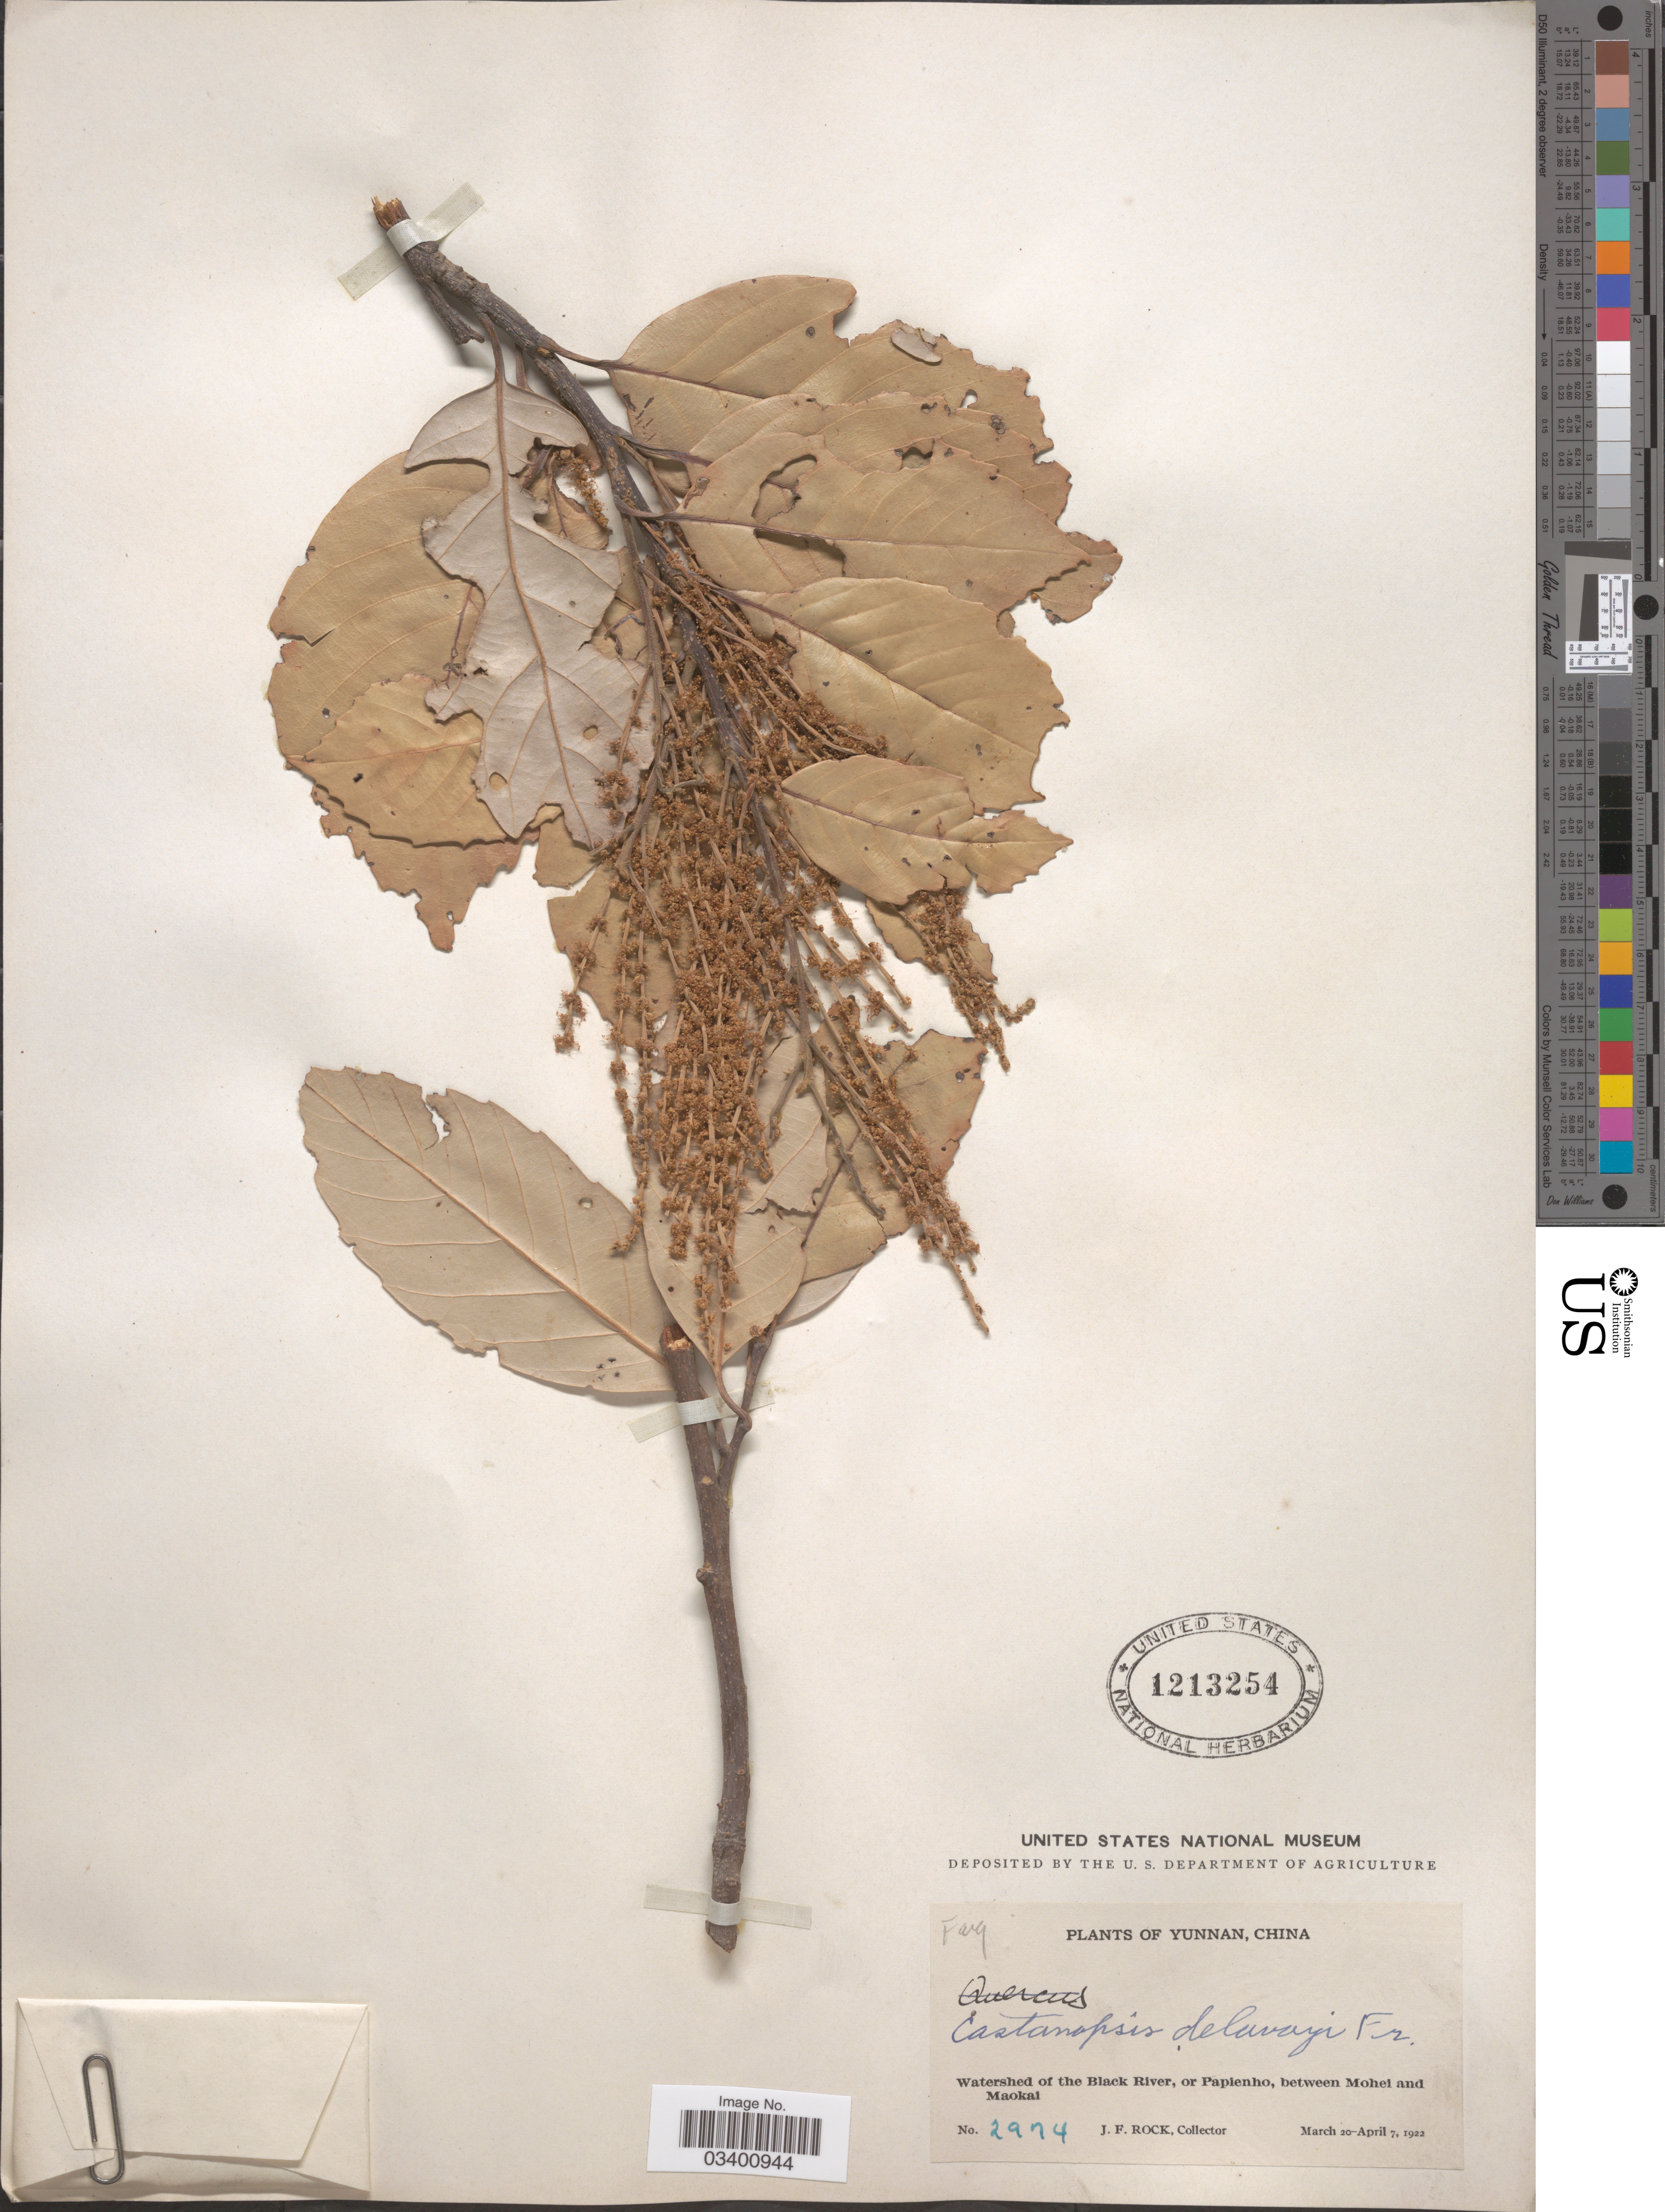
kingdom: Plantae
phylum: Tracheophyta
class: Magnoliopsida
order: Fagales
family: Fagaceae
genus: Castanopsis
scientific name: Castanopsis delavayi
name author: Franch.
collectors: J. Rock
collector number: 2974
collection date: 1922-03-20/1922-04-07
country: China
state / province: Yunnan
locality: Watershed of the Black River, or Papienho, between Mohei and Maokai.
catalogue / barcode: US 1213254